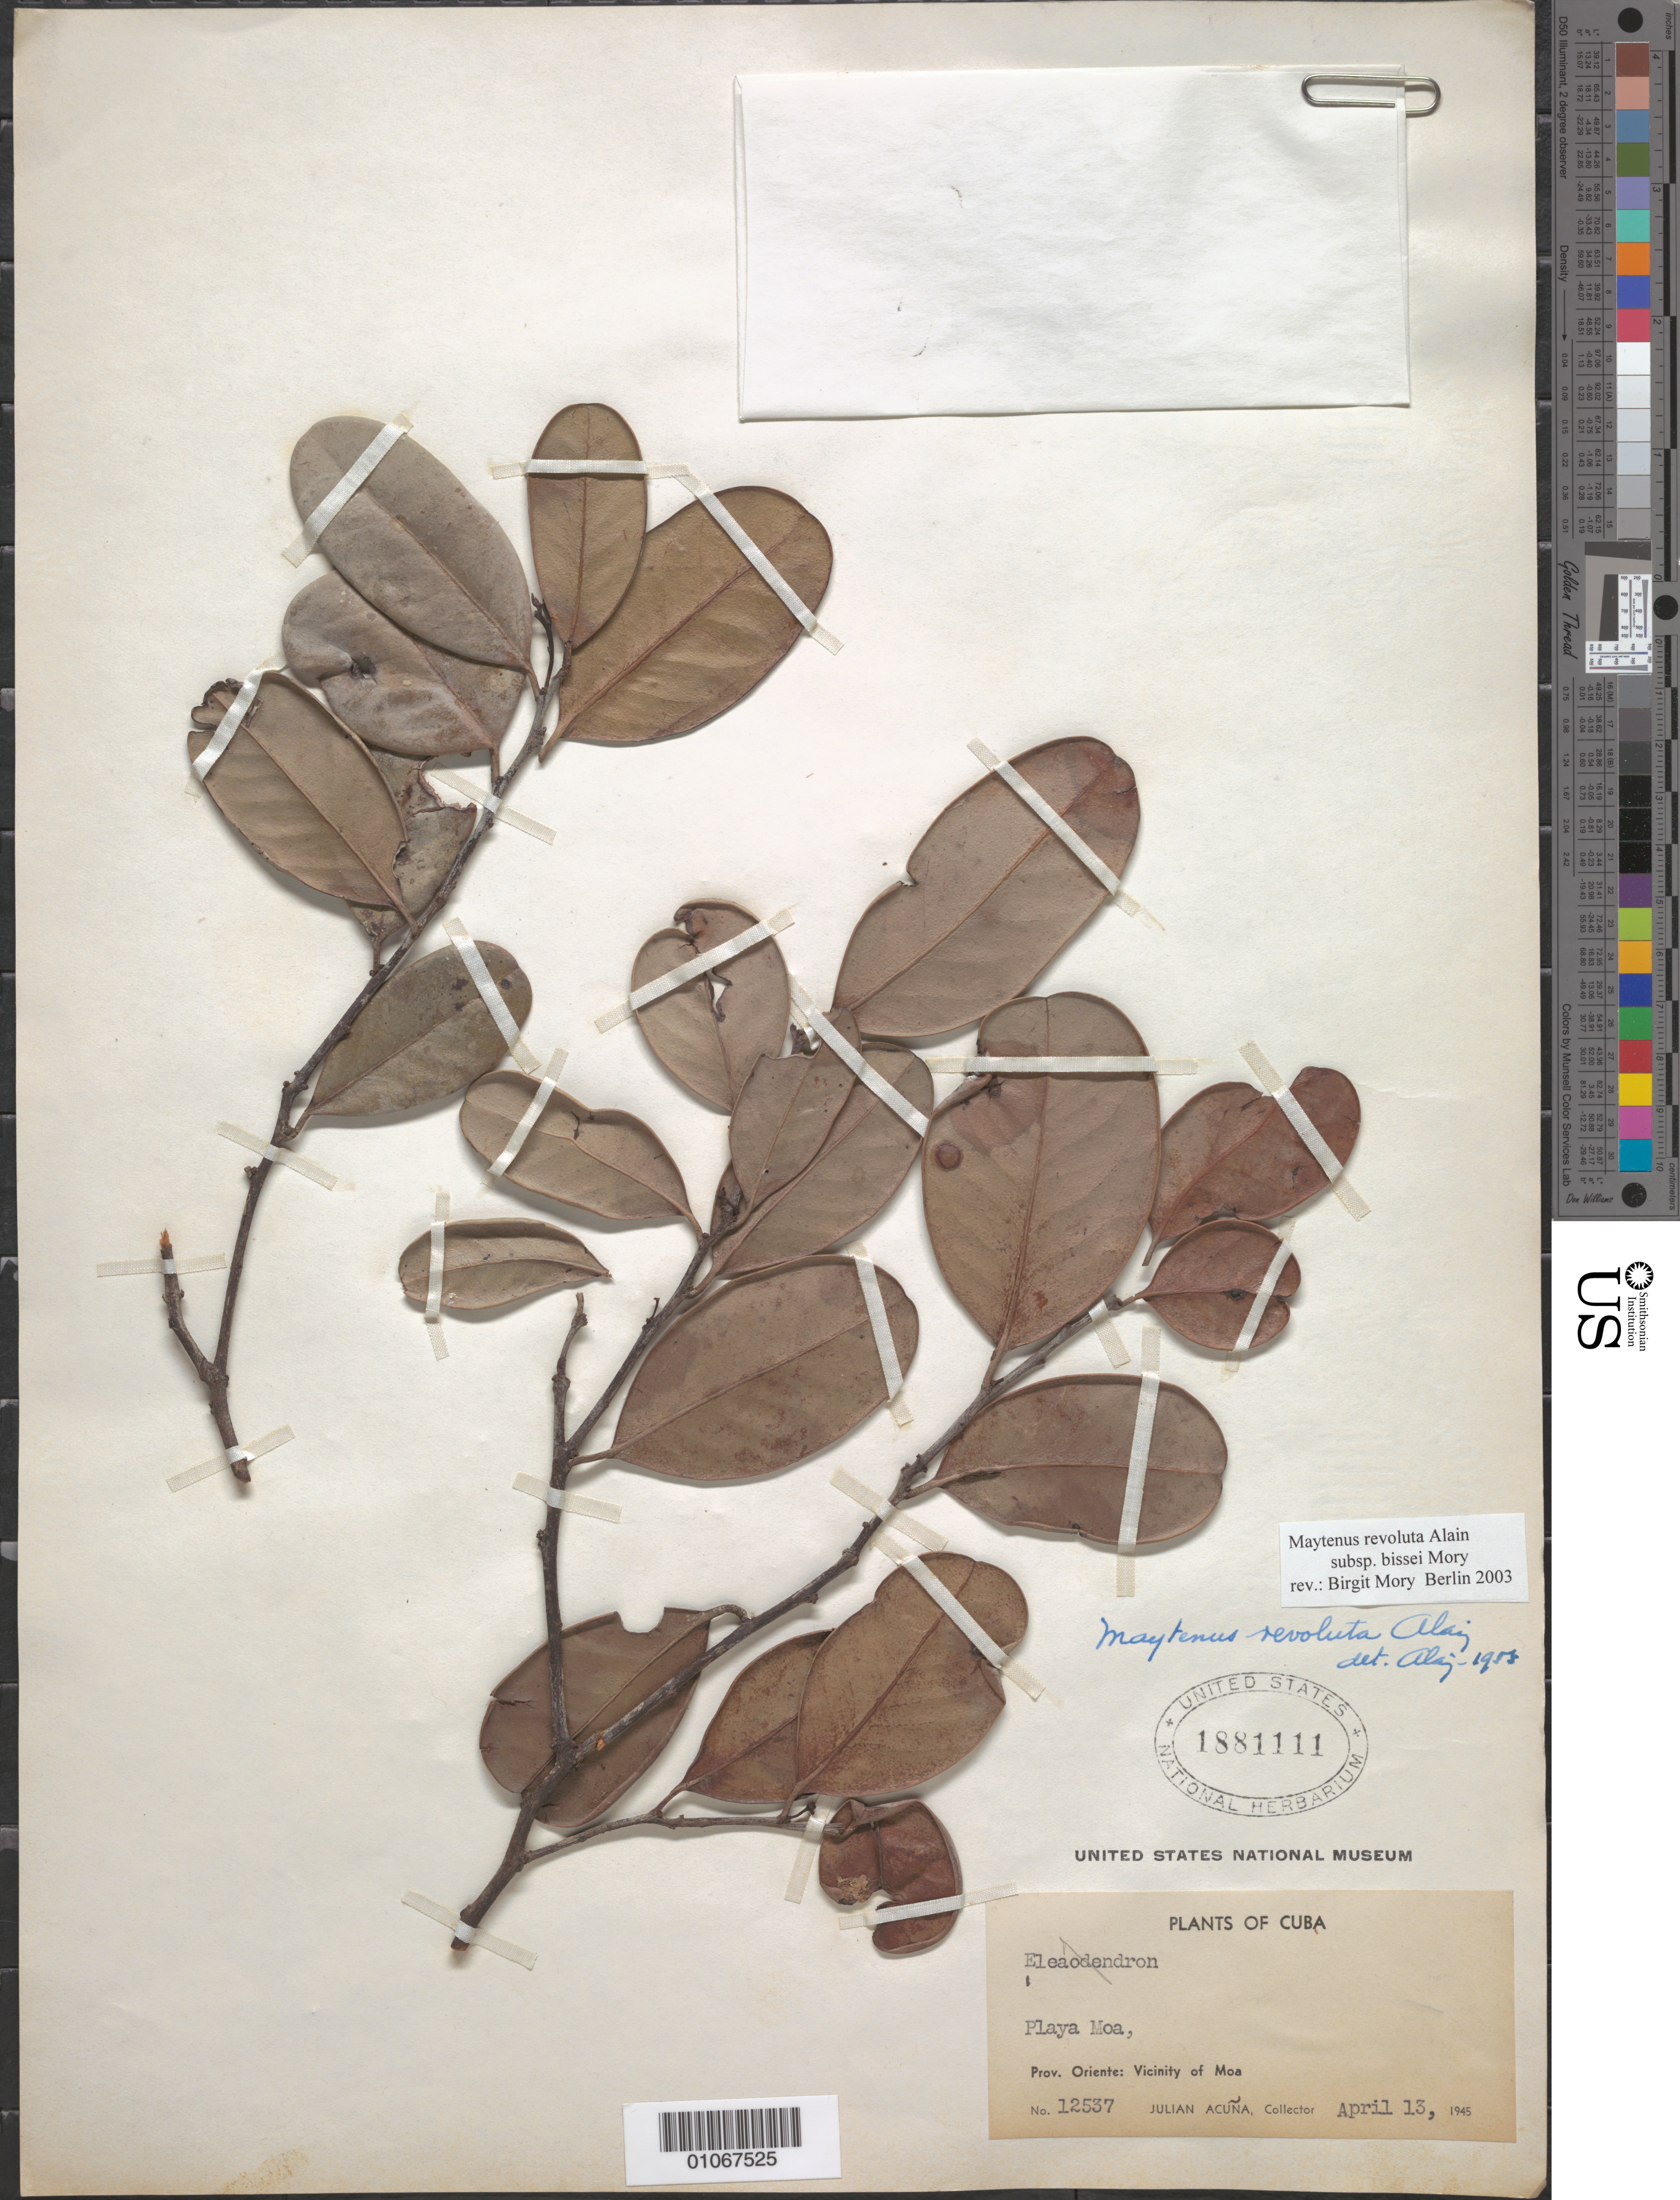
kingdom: Plantae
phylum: Tracheophyta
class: Magnoliopsida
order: Celastrales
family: Celastraceae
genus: Maytenus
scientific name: Maytenus revoluta subsp. revoluta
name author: Alain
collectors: J. Acuña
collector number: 12537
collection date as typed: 13 Apr 1945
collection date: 1945-04-13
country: Cuba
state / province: Holguín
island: Cuba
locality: Vicinity of Moa [Oriente]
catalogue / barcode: US 1881111